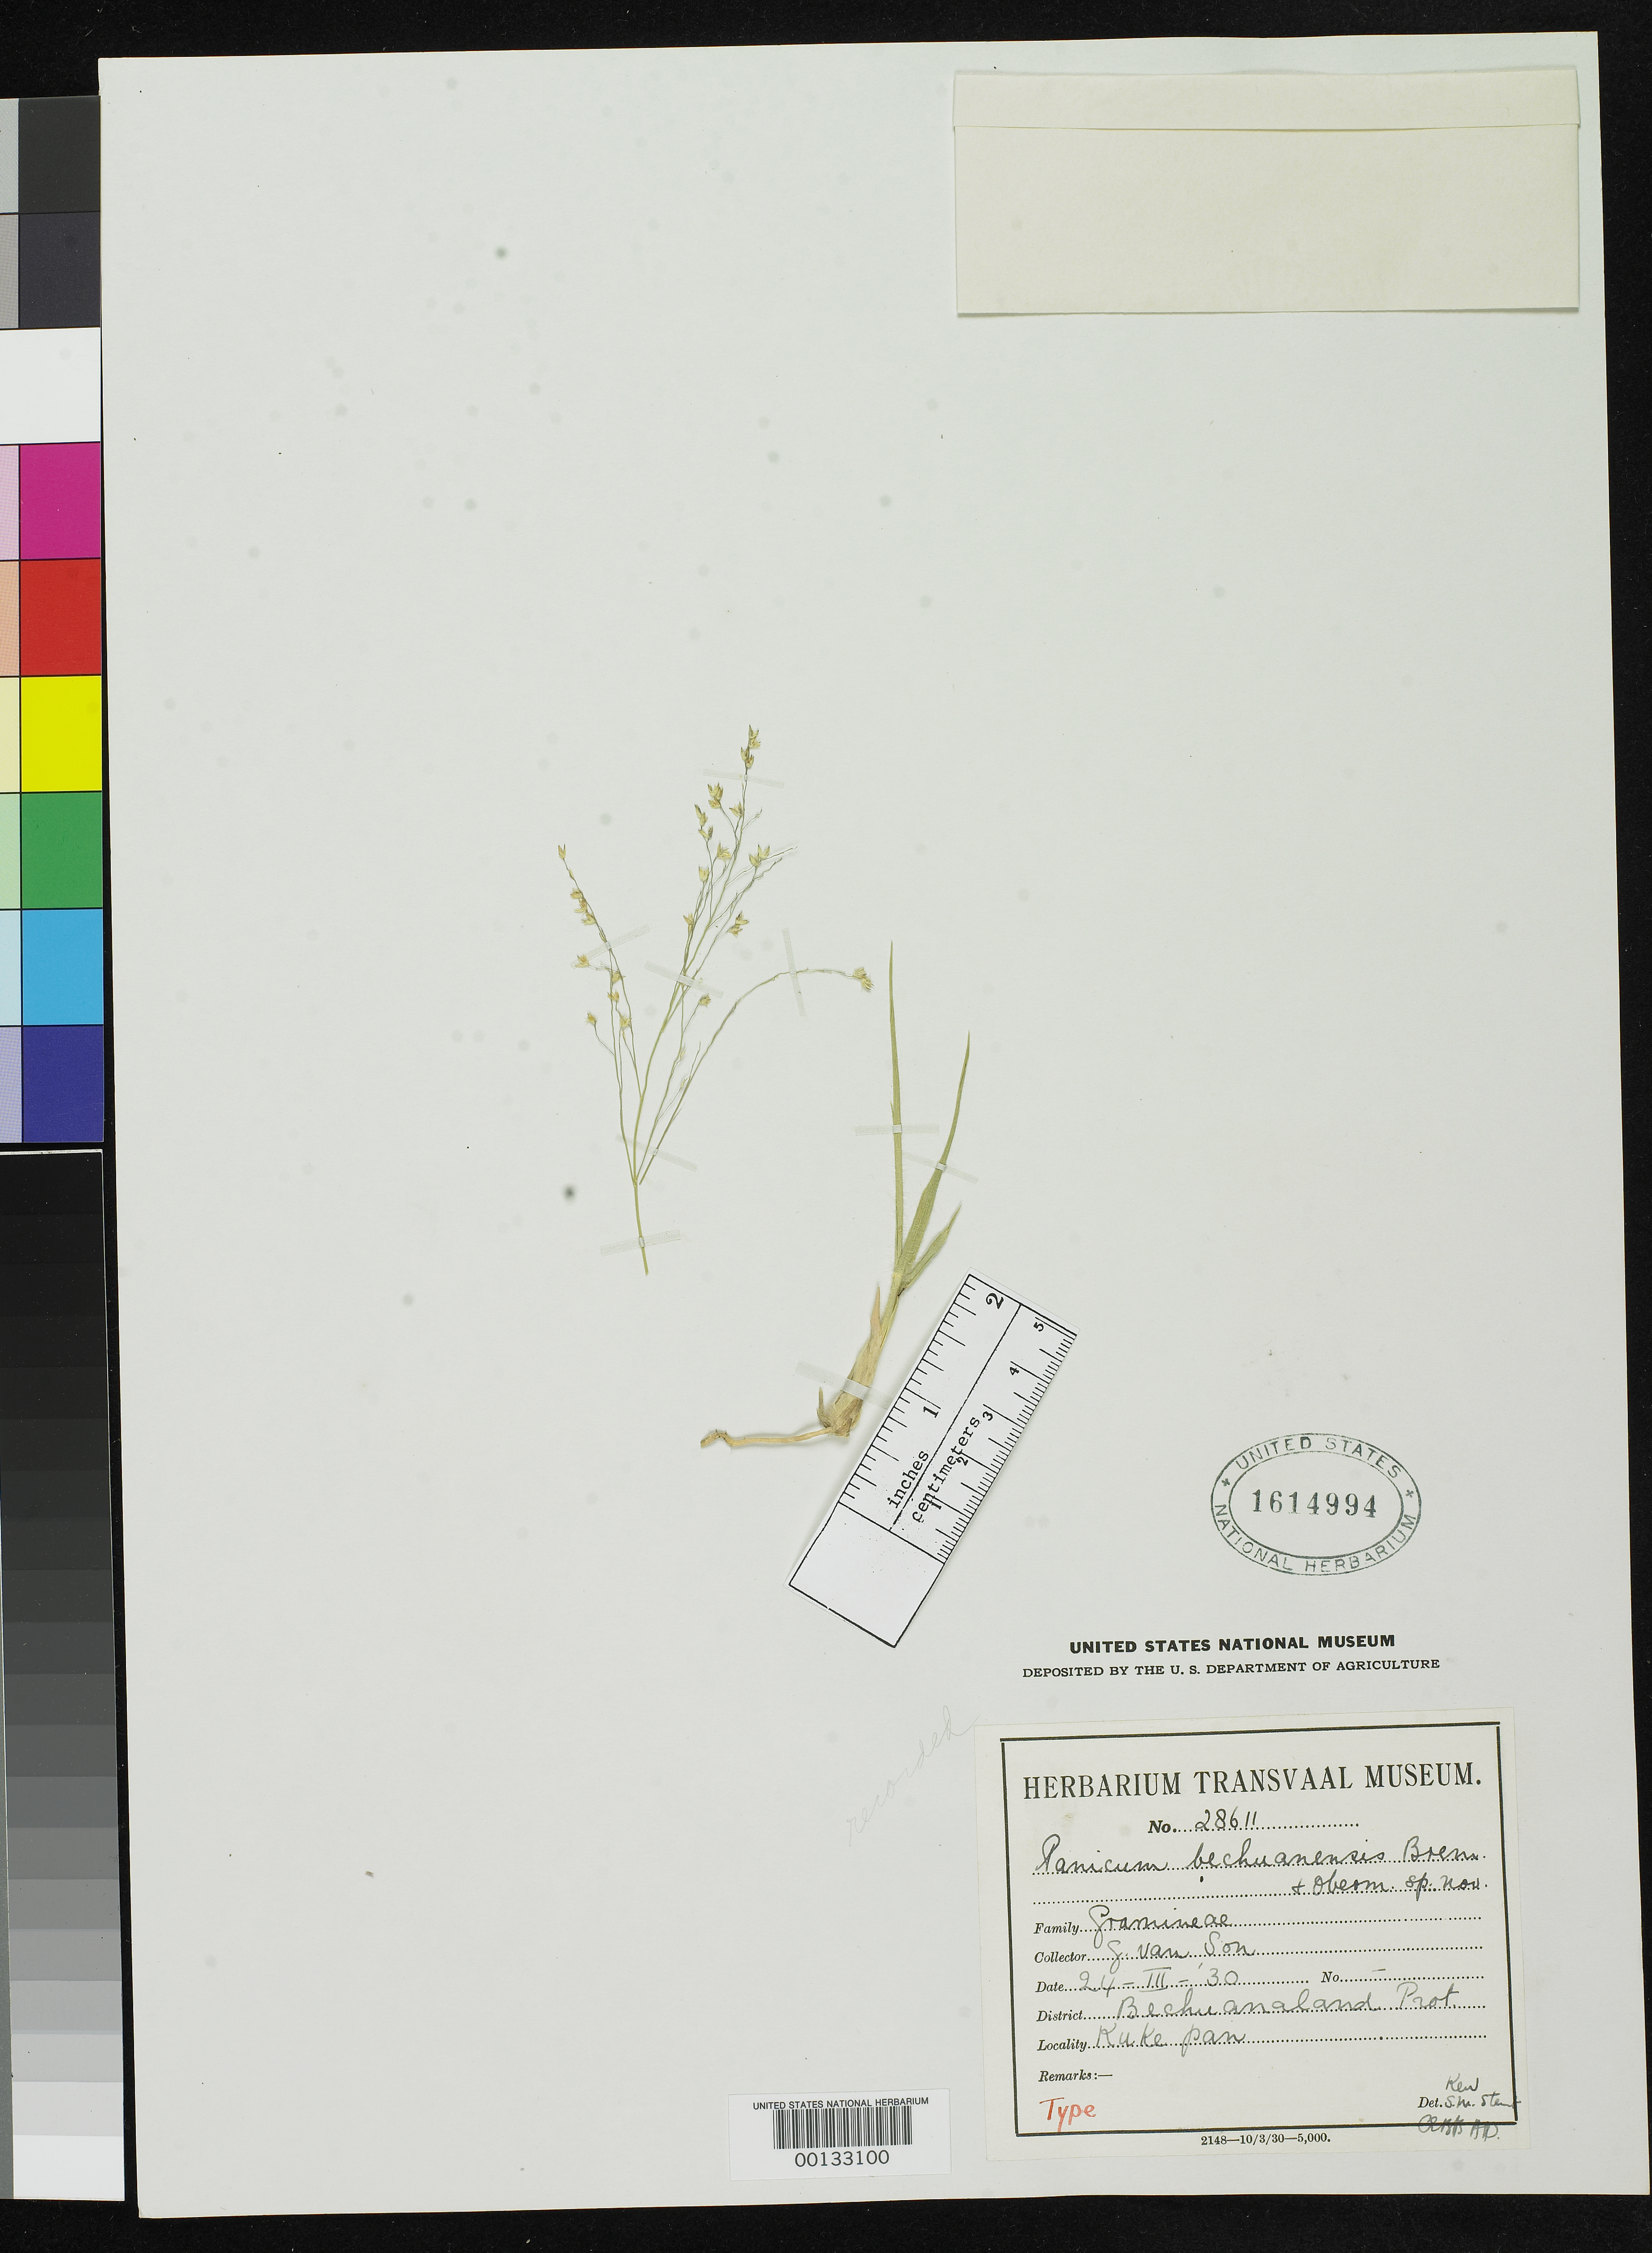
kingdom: Plantae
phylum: Tracheophyta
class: Liliopsida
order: Poales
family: Poaceae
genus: Panicum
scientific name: Panicum bechuanense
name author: Bremek. & Oberm.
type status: Isotype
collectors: G. van Son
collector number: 28611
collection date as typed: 24 Mar 1930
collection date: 1930-03-24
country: Botswana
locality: Bechuanaland Prot., Kuke Pan.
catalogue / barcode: US 1614994